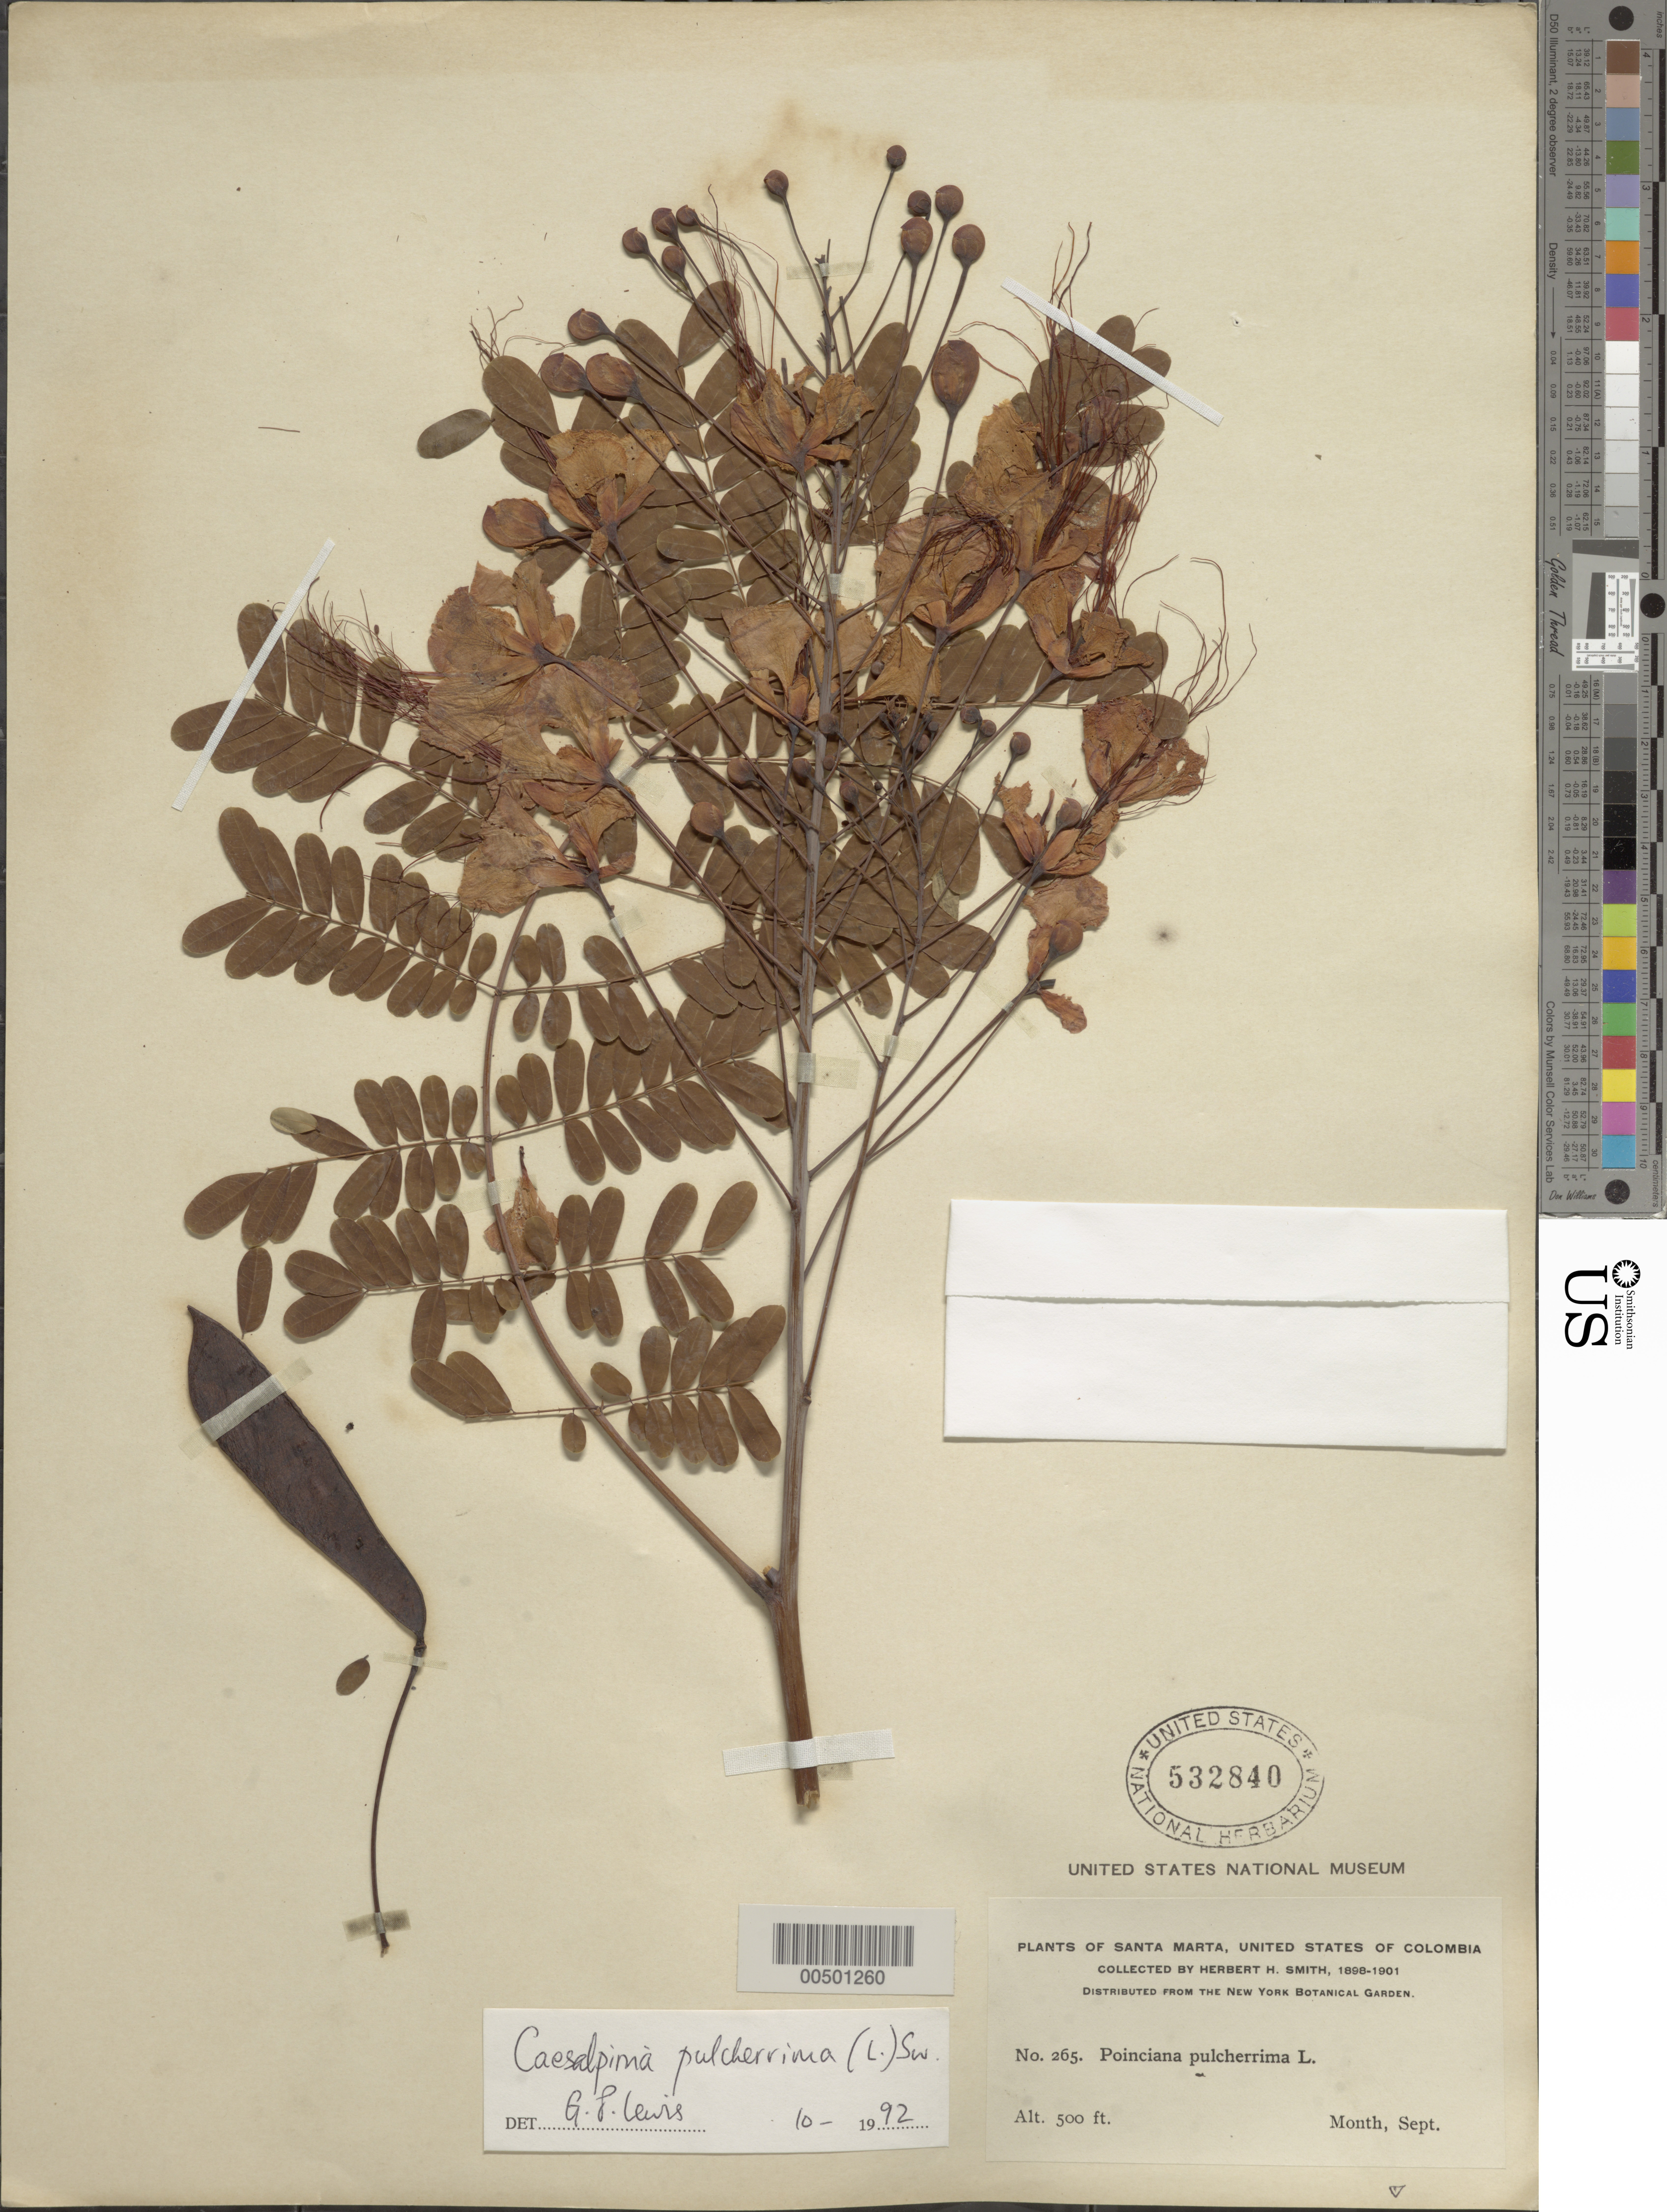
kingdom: Plantae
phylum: Tracheophyta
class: Magnoliopsida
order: Fabales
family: Fabaceae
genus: Caesalpinia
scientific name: Caesalpinia pulcherrima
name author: (L.) Sw.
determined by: Lewis, Gwilym P.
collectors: Herbert H. Smith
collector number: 265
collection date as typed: Sep 1898 to -- Sep 1901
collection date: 1898-09/1901-09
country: Colombia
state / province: Magdalena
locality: Santa Marta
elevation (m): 152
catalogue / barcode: US 532840